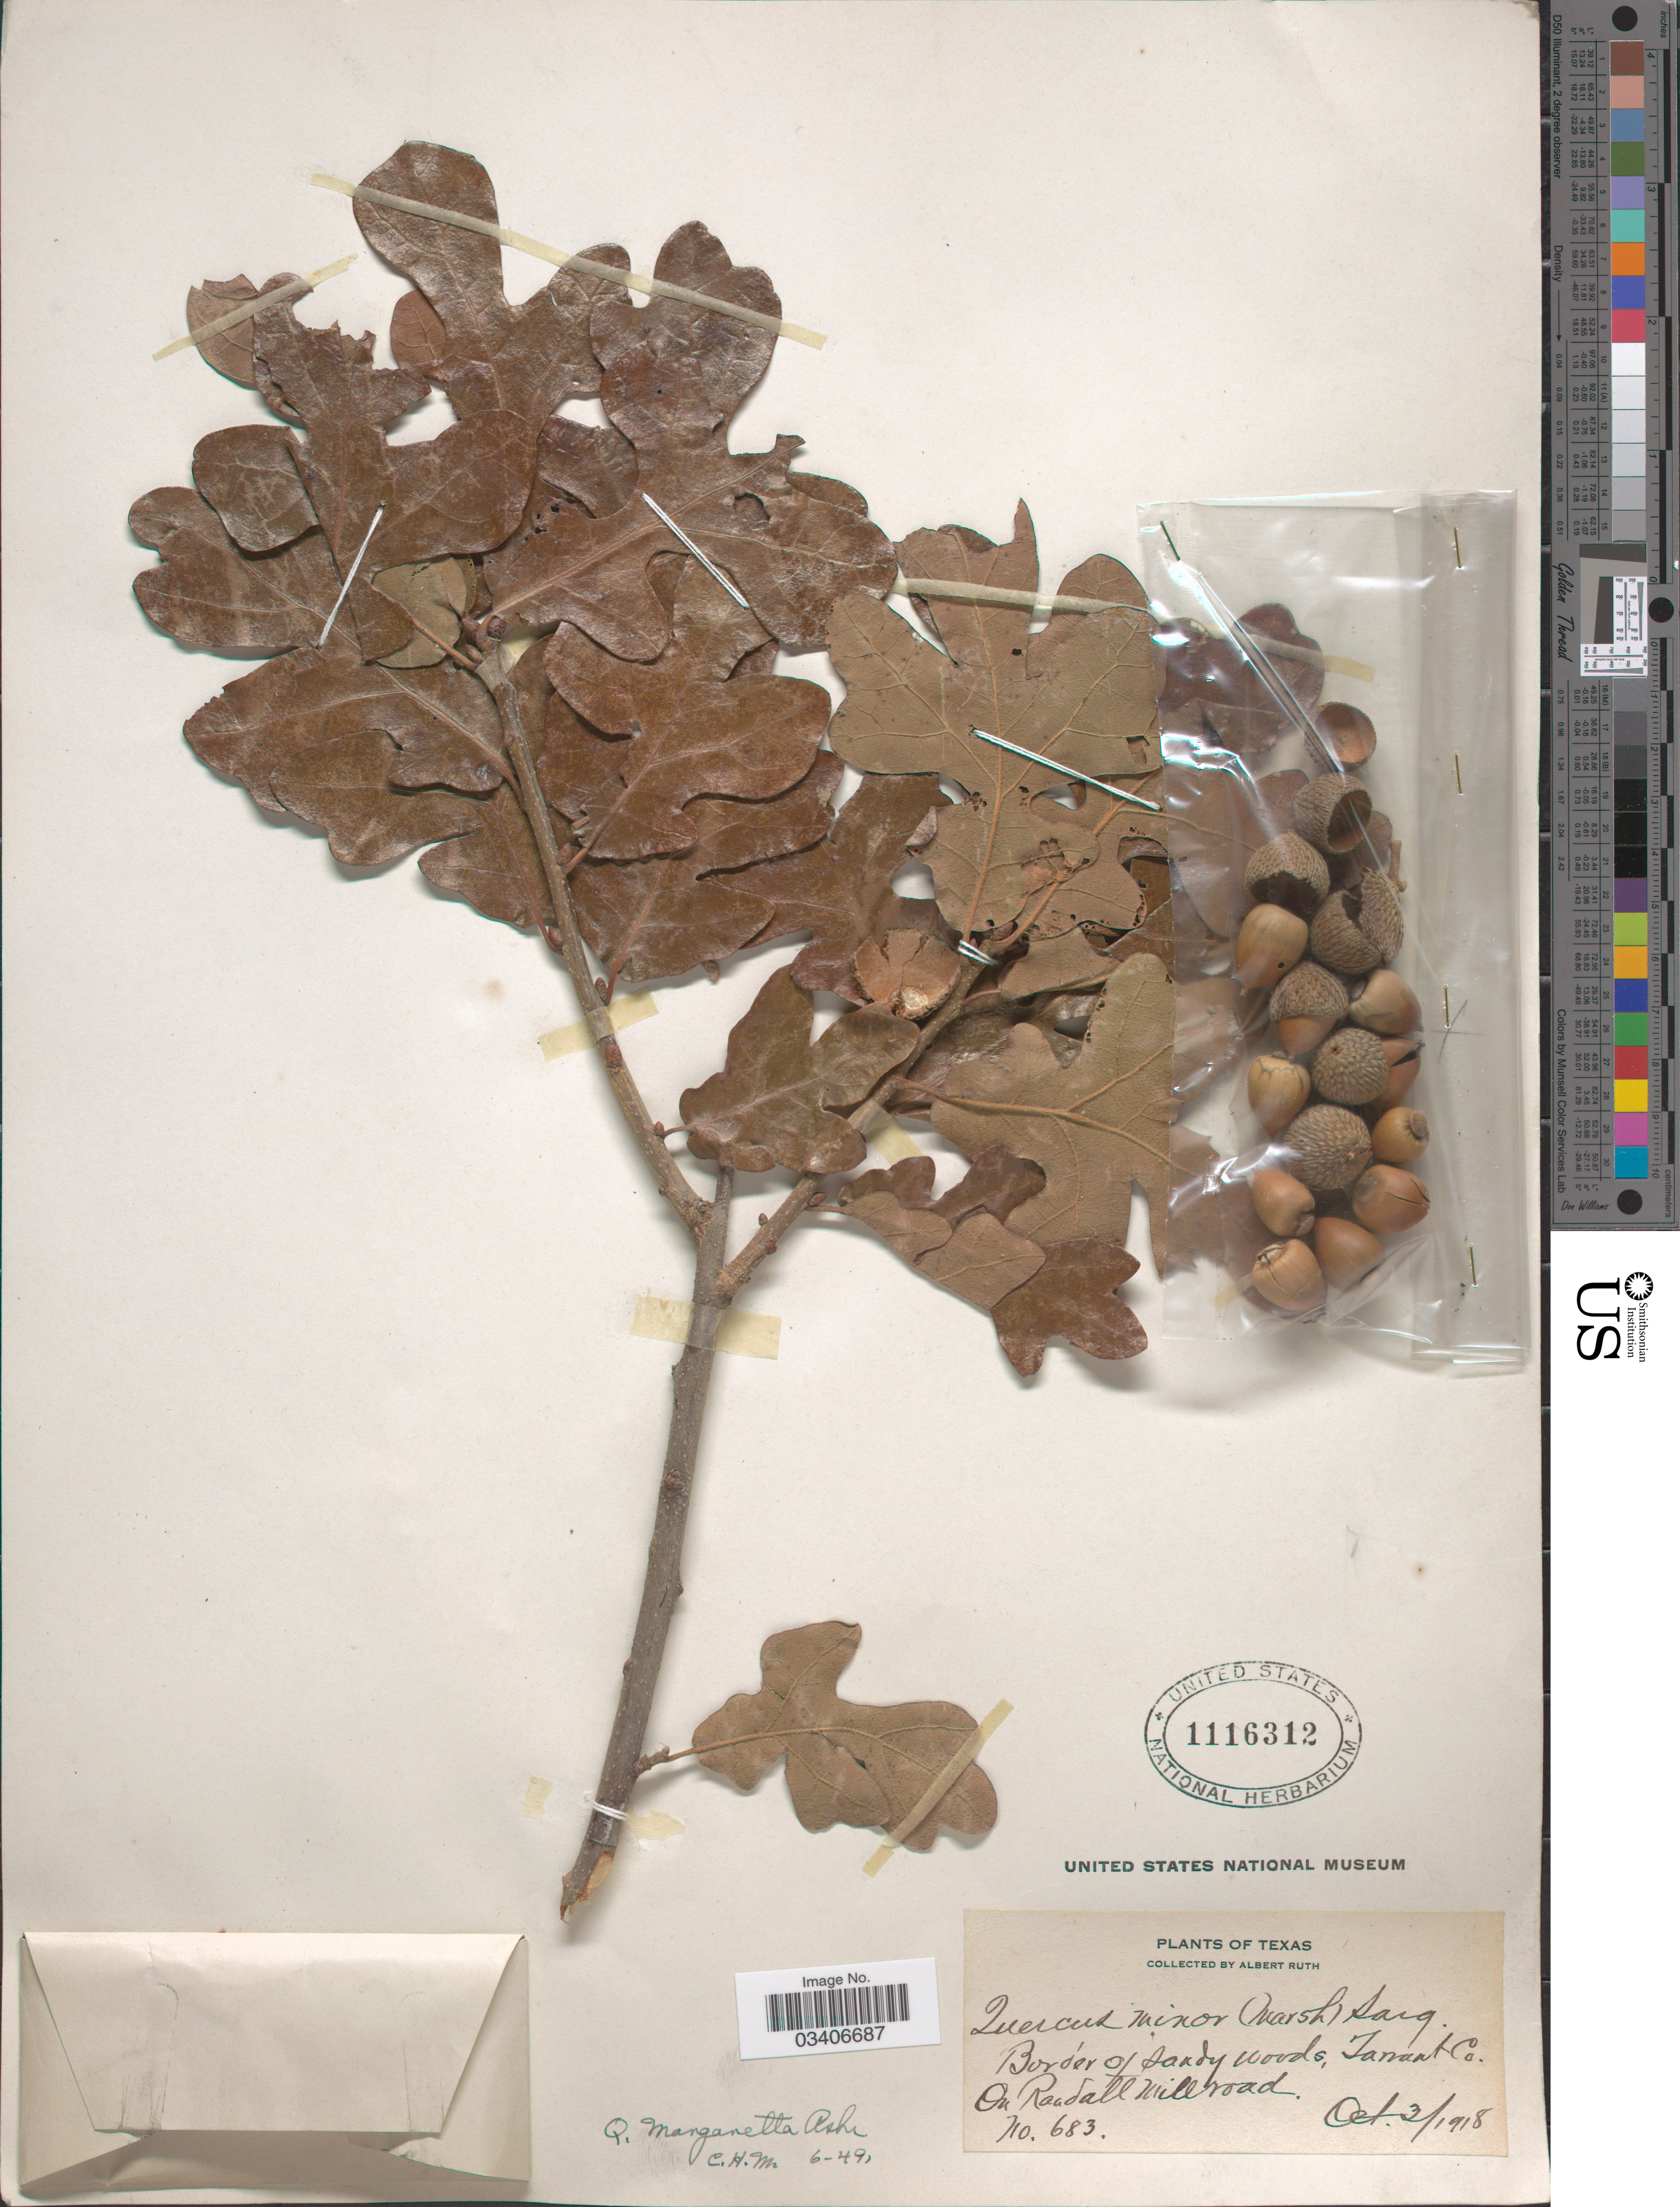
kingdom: Plantae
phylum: Tracheophyta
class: Magnoliopsida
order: Fagales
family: Fagaceae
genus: Quercus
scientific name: Quercus margarettae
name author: Ashe ex Small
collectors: A. Ruth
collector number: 683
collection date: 1918-10-03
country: United States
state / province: Texas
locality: Border of sandy woods, Tarrant Co. On Randall Mill road.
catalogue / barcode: US 1116312